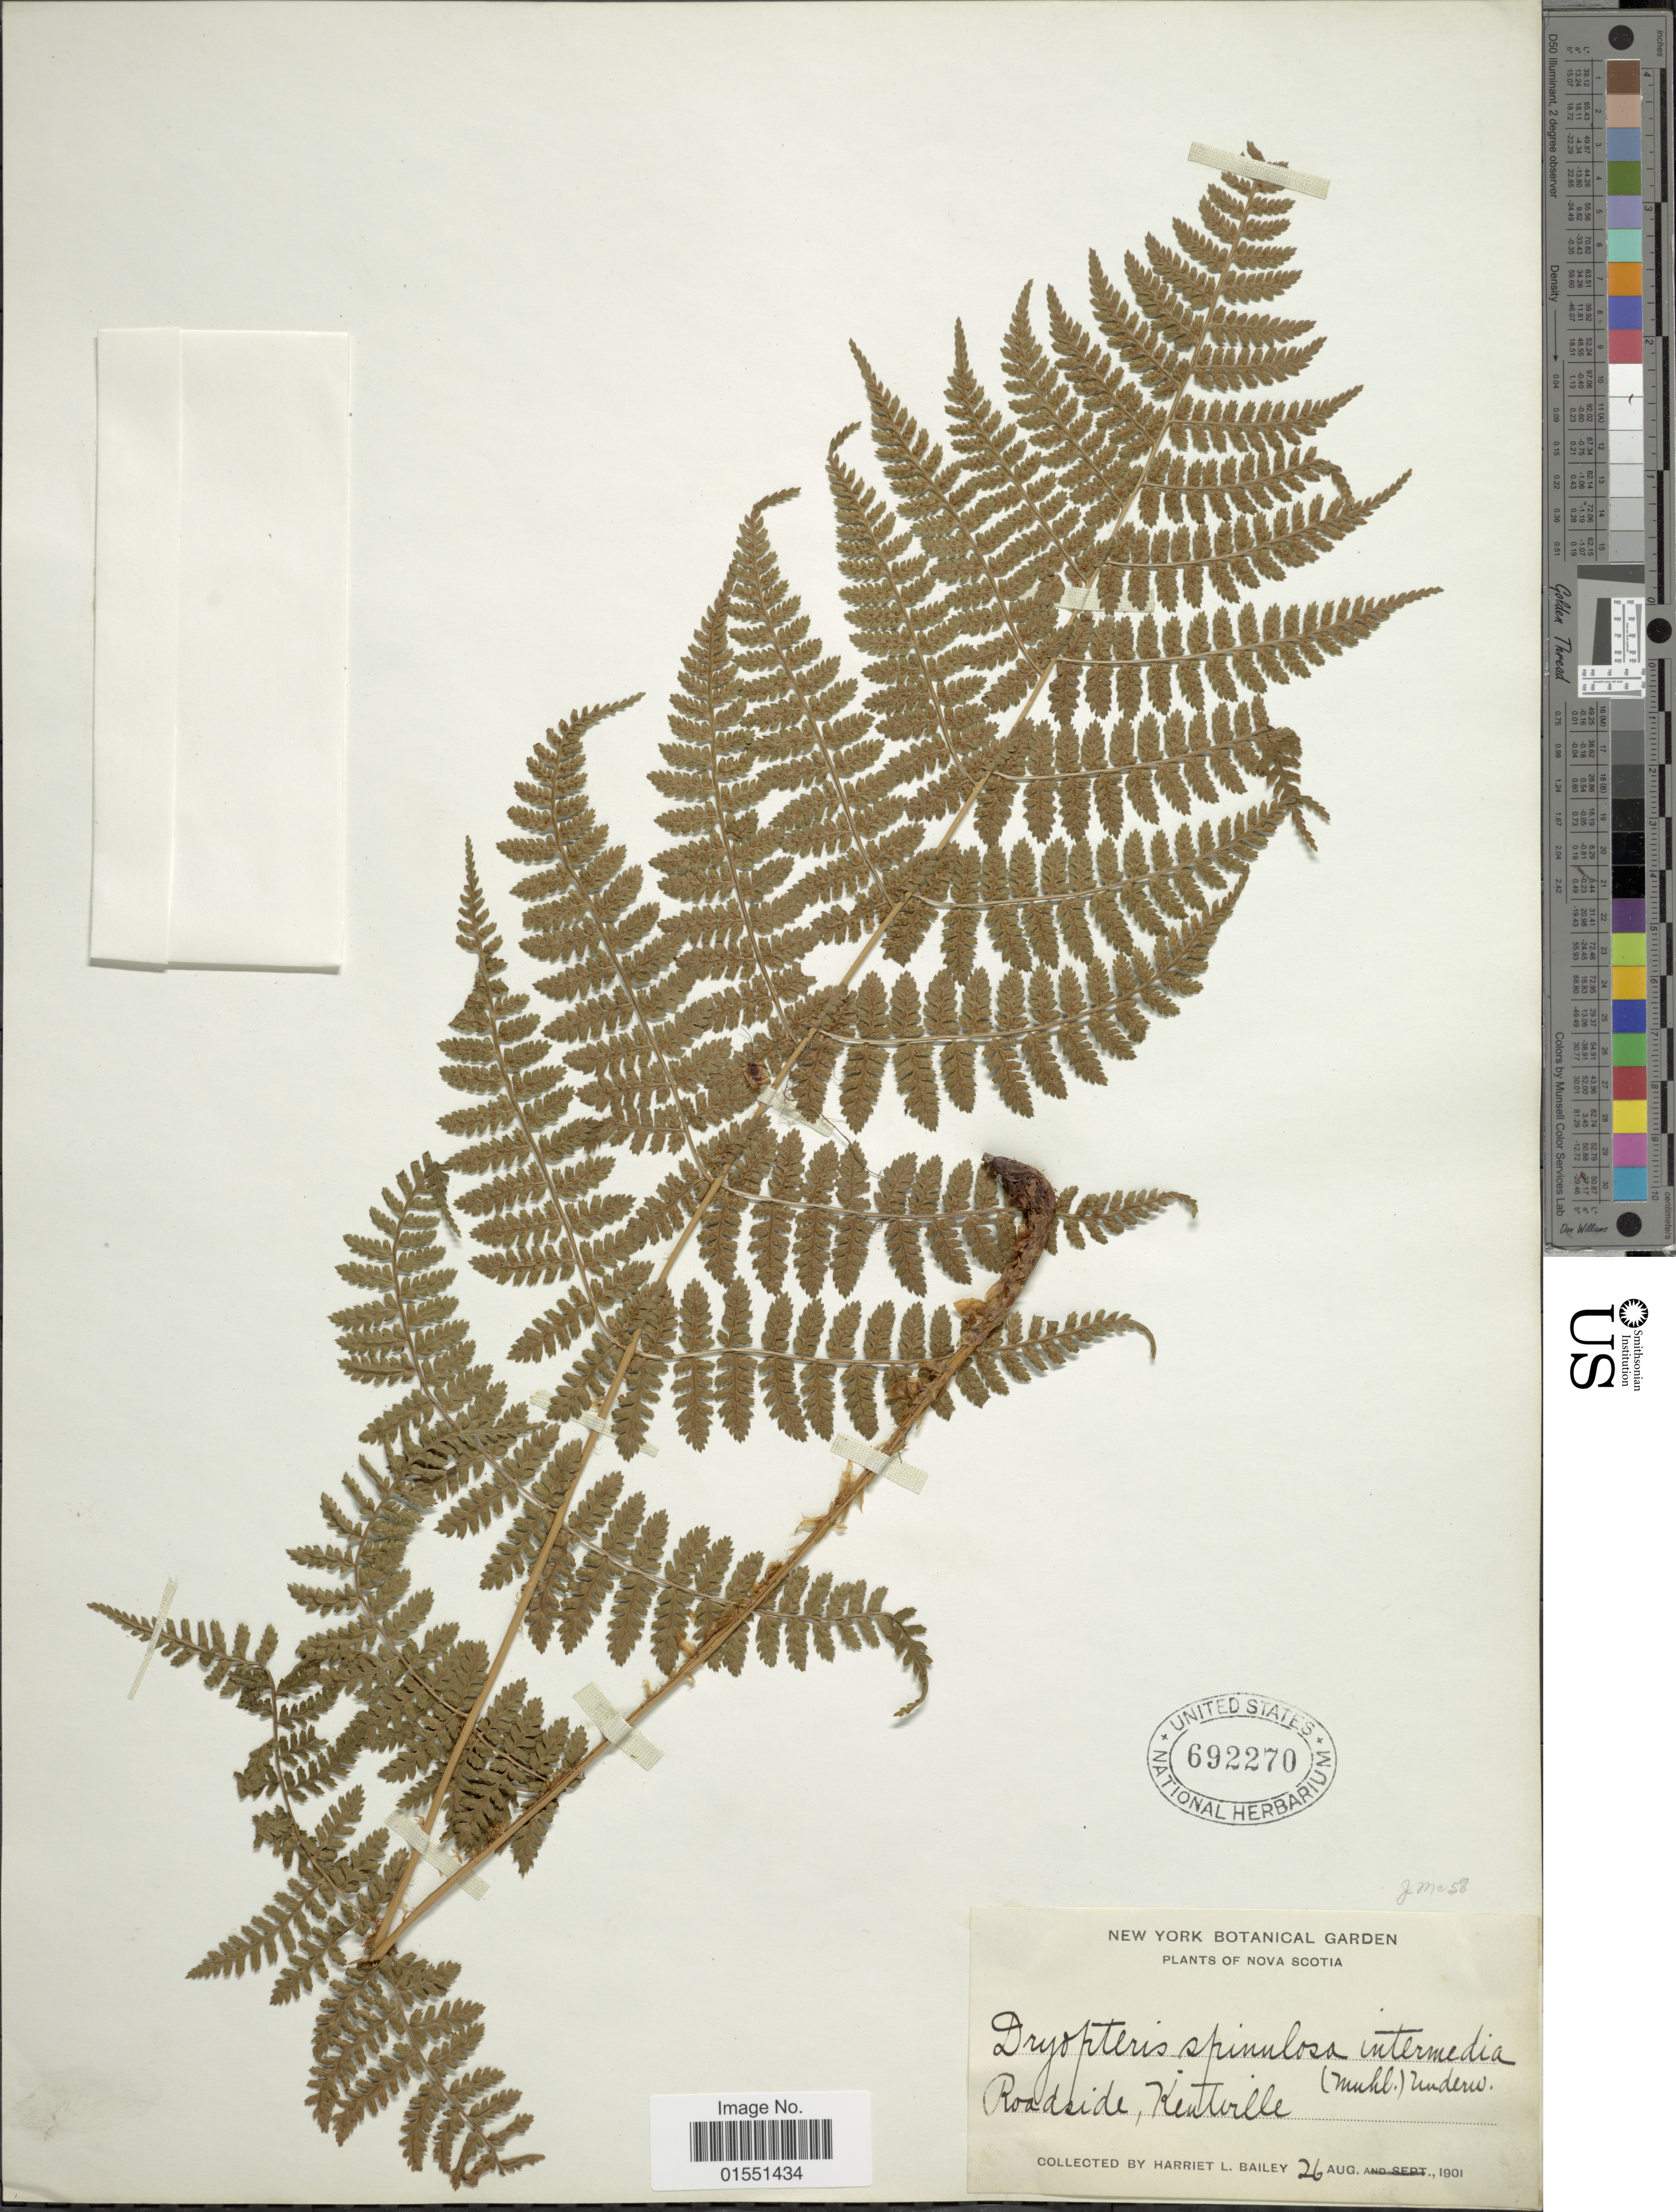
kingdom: Plantae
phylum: Tracheophyta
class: Polypodiopsida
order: Polypodiales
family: Dryopteridaceae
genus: Dryopteris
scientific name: Dryopteris intermedia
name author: (Muhl.) A. Gray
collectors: H. Bailey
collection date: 1901-08-26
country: Canada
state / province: Nova Scotia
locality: Roadside, Kentville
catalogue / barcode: US 692270